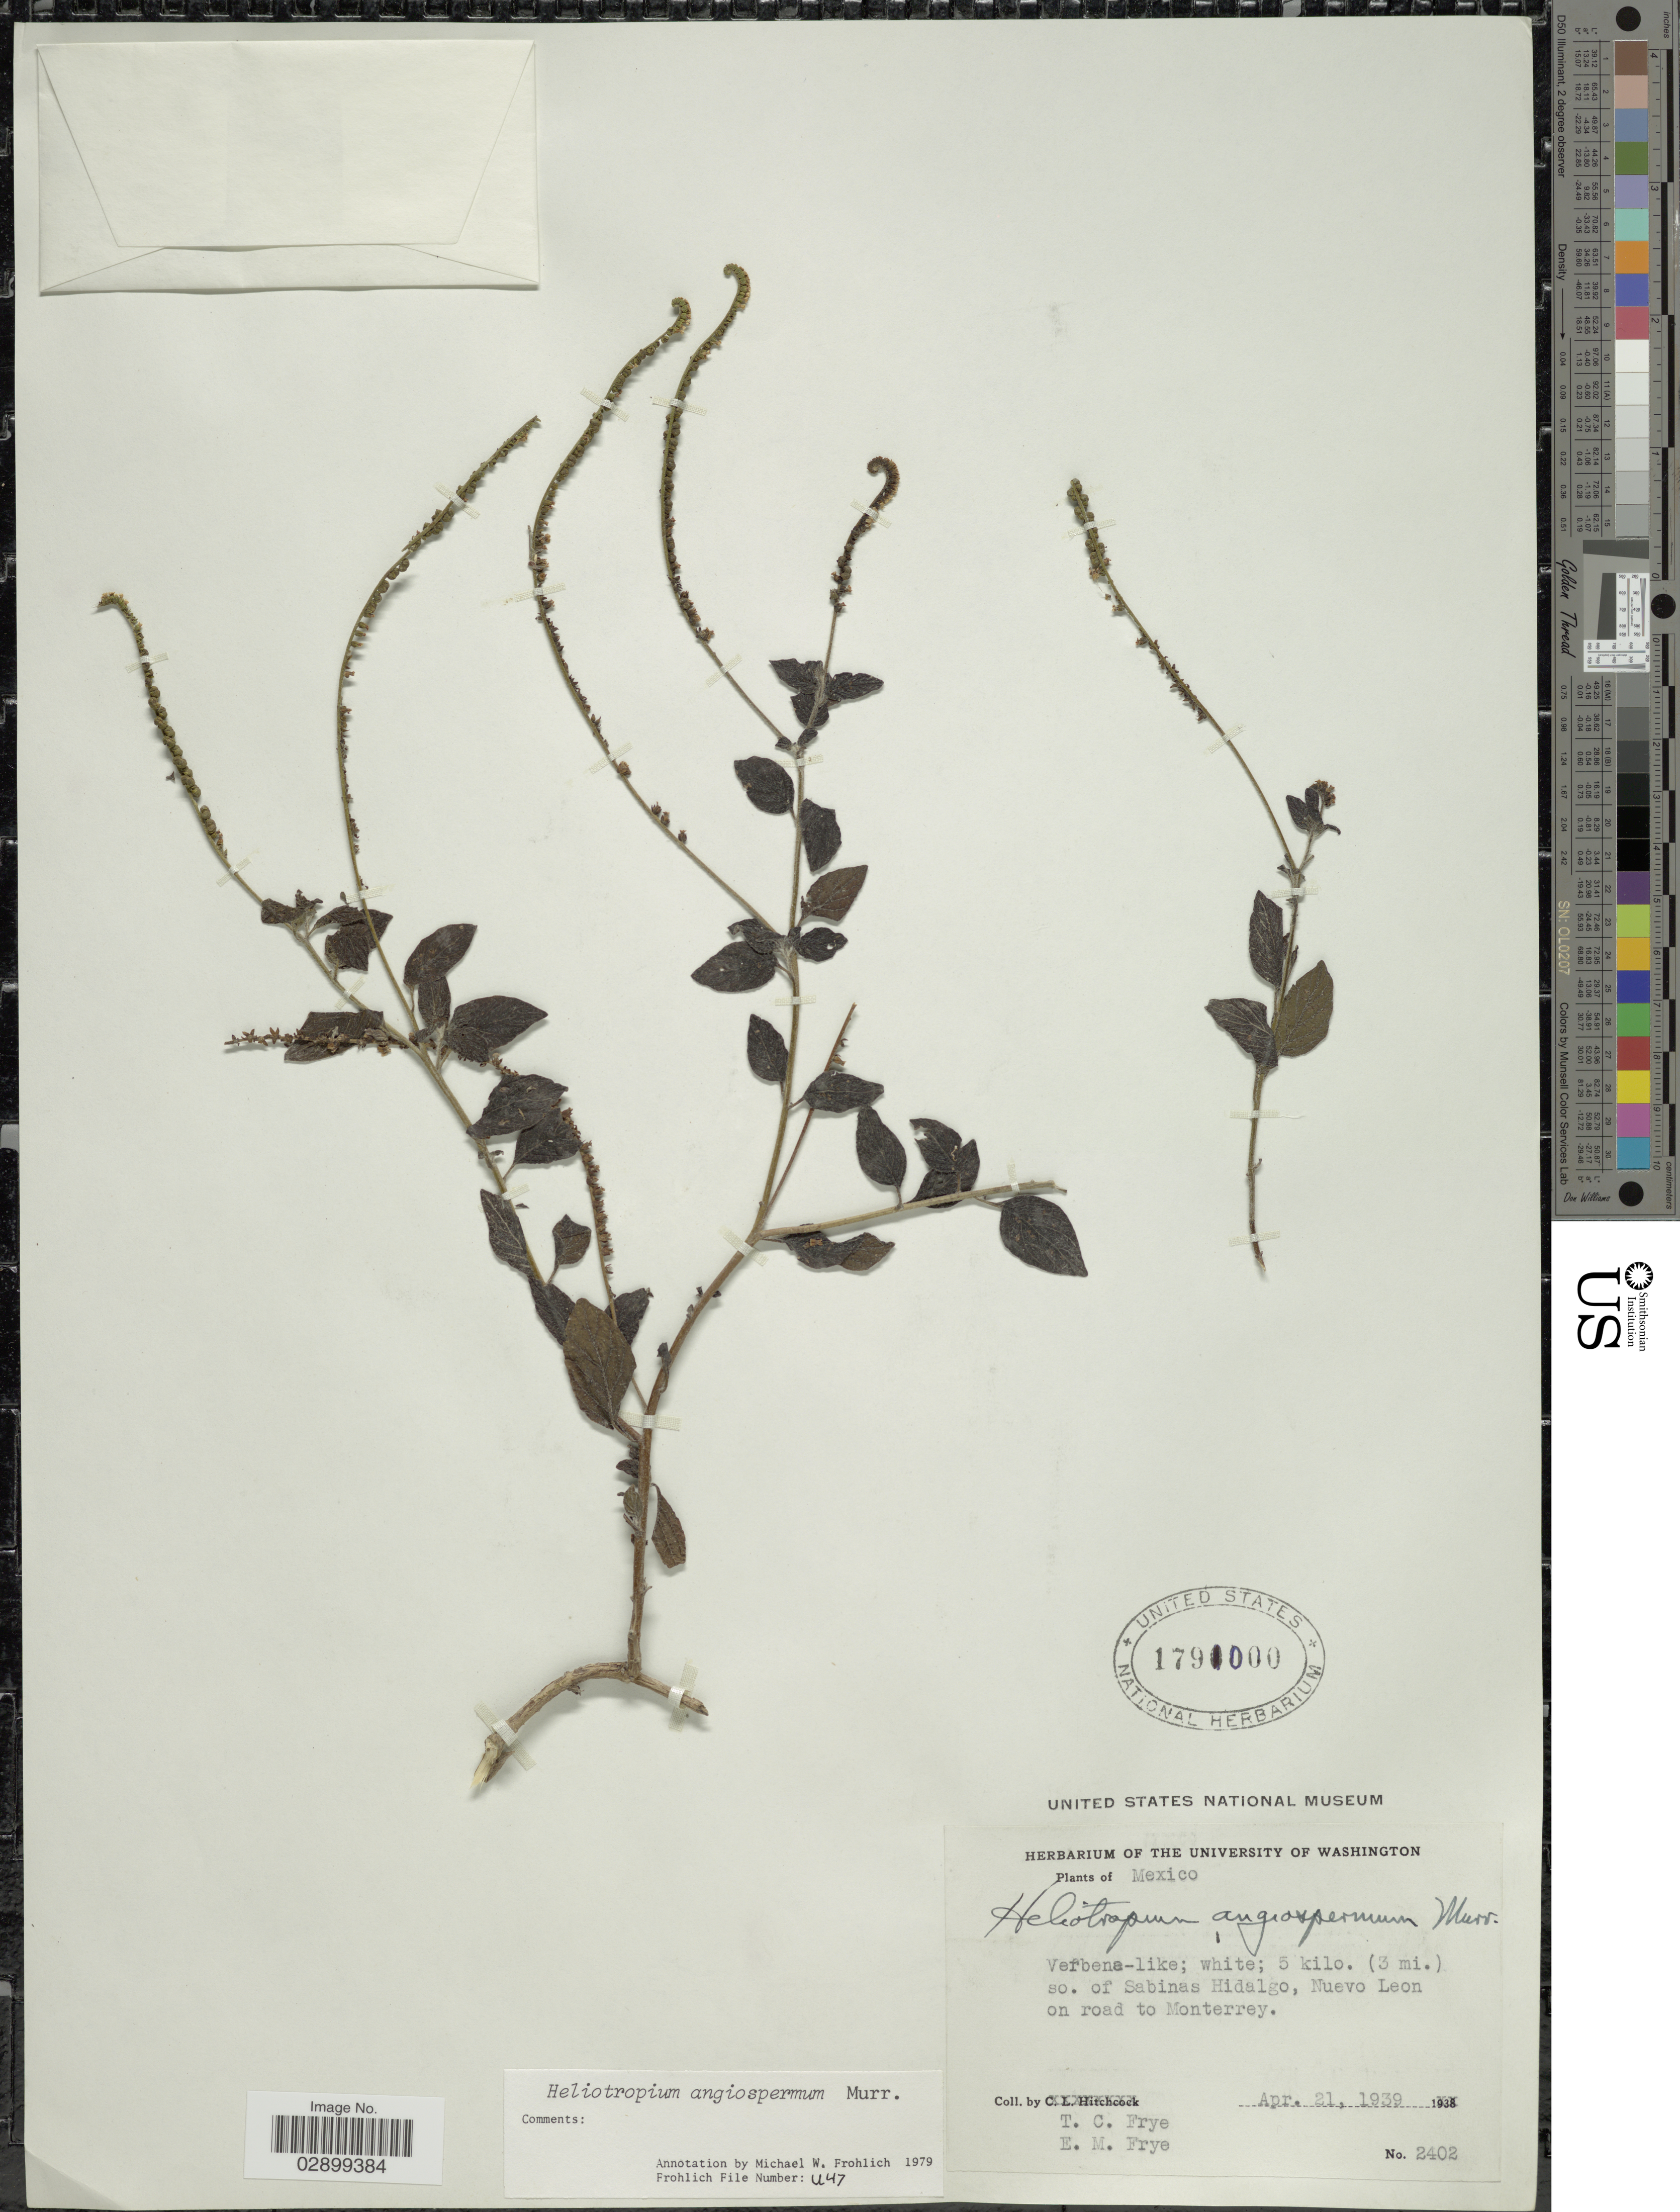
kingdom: Plantae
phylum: Tracheophyta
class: Magnoliopsida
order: Boraginales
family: Heliotropiaceae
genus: Heliotropium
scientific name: Heliotropium angiospermum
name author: Murray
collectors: T. C. Frye & E. Frye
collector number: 2402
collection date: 1939-04-21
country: Mexico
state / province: Nuevo León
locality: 5 kilo. (3 mi.) so. of Sabinas Hidalgo, Nuevo Leon on road to Monterrey.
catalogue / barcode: US 1791000